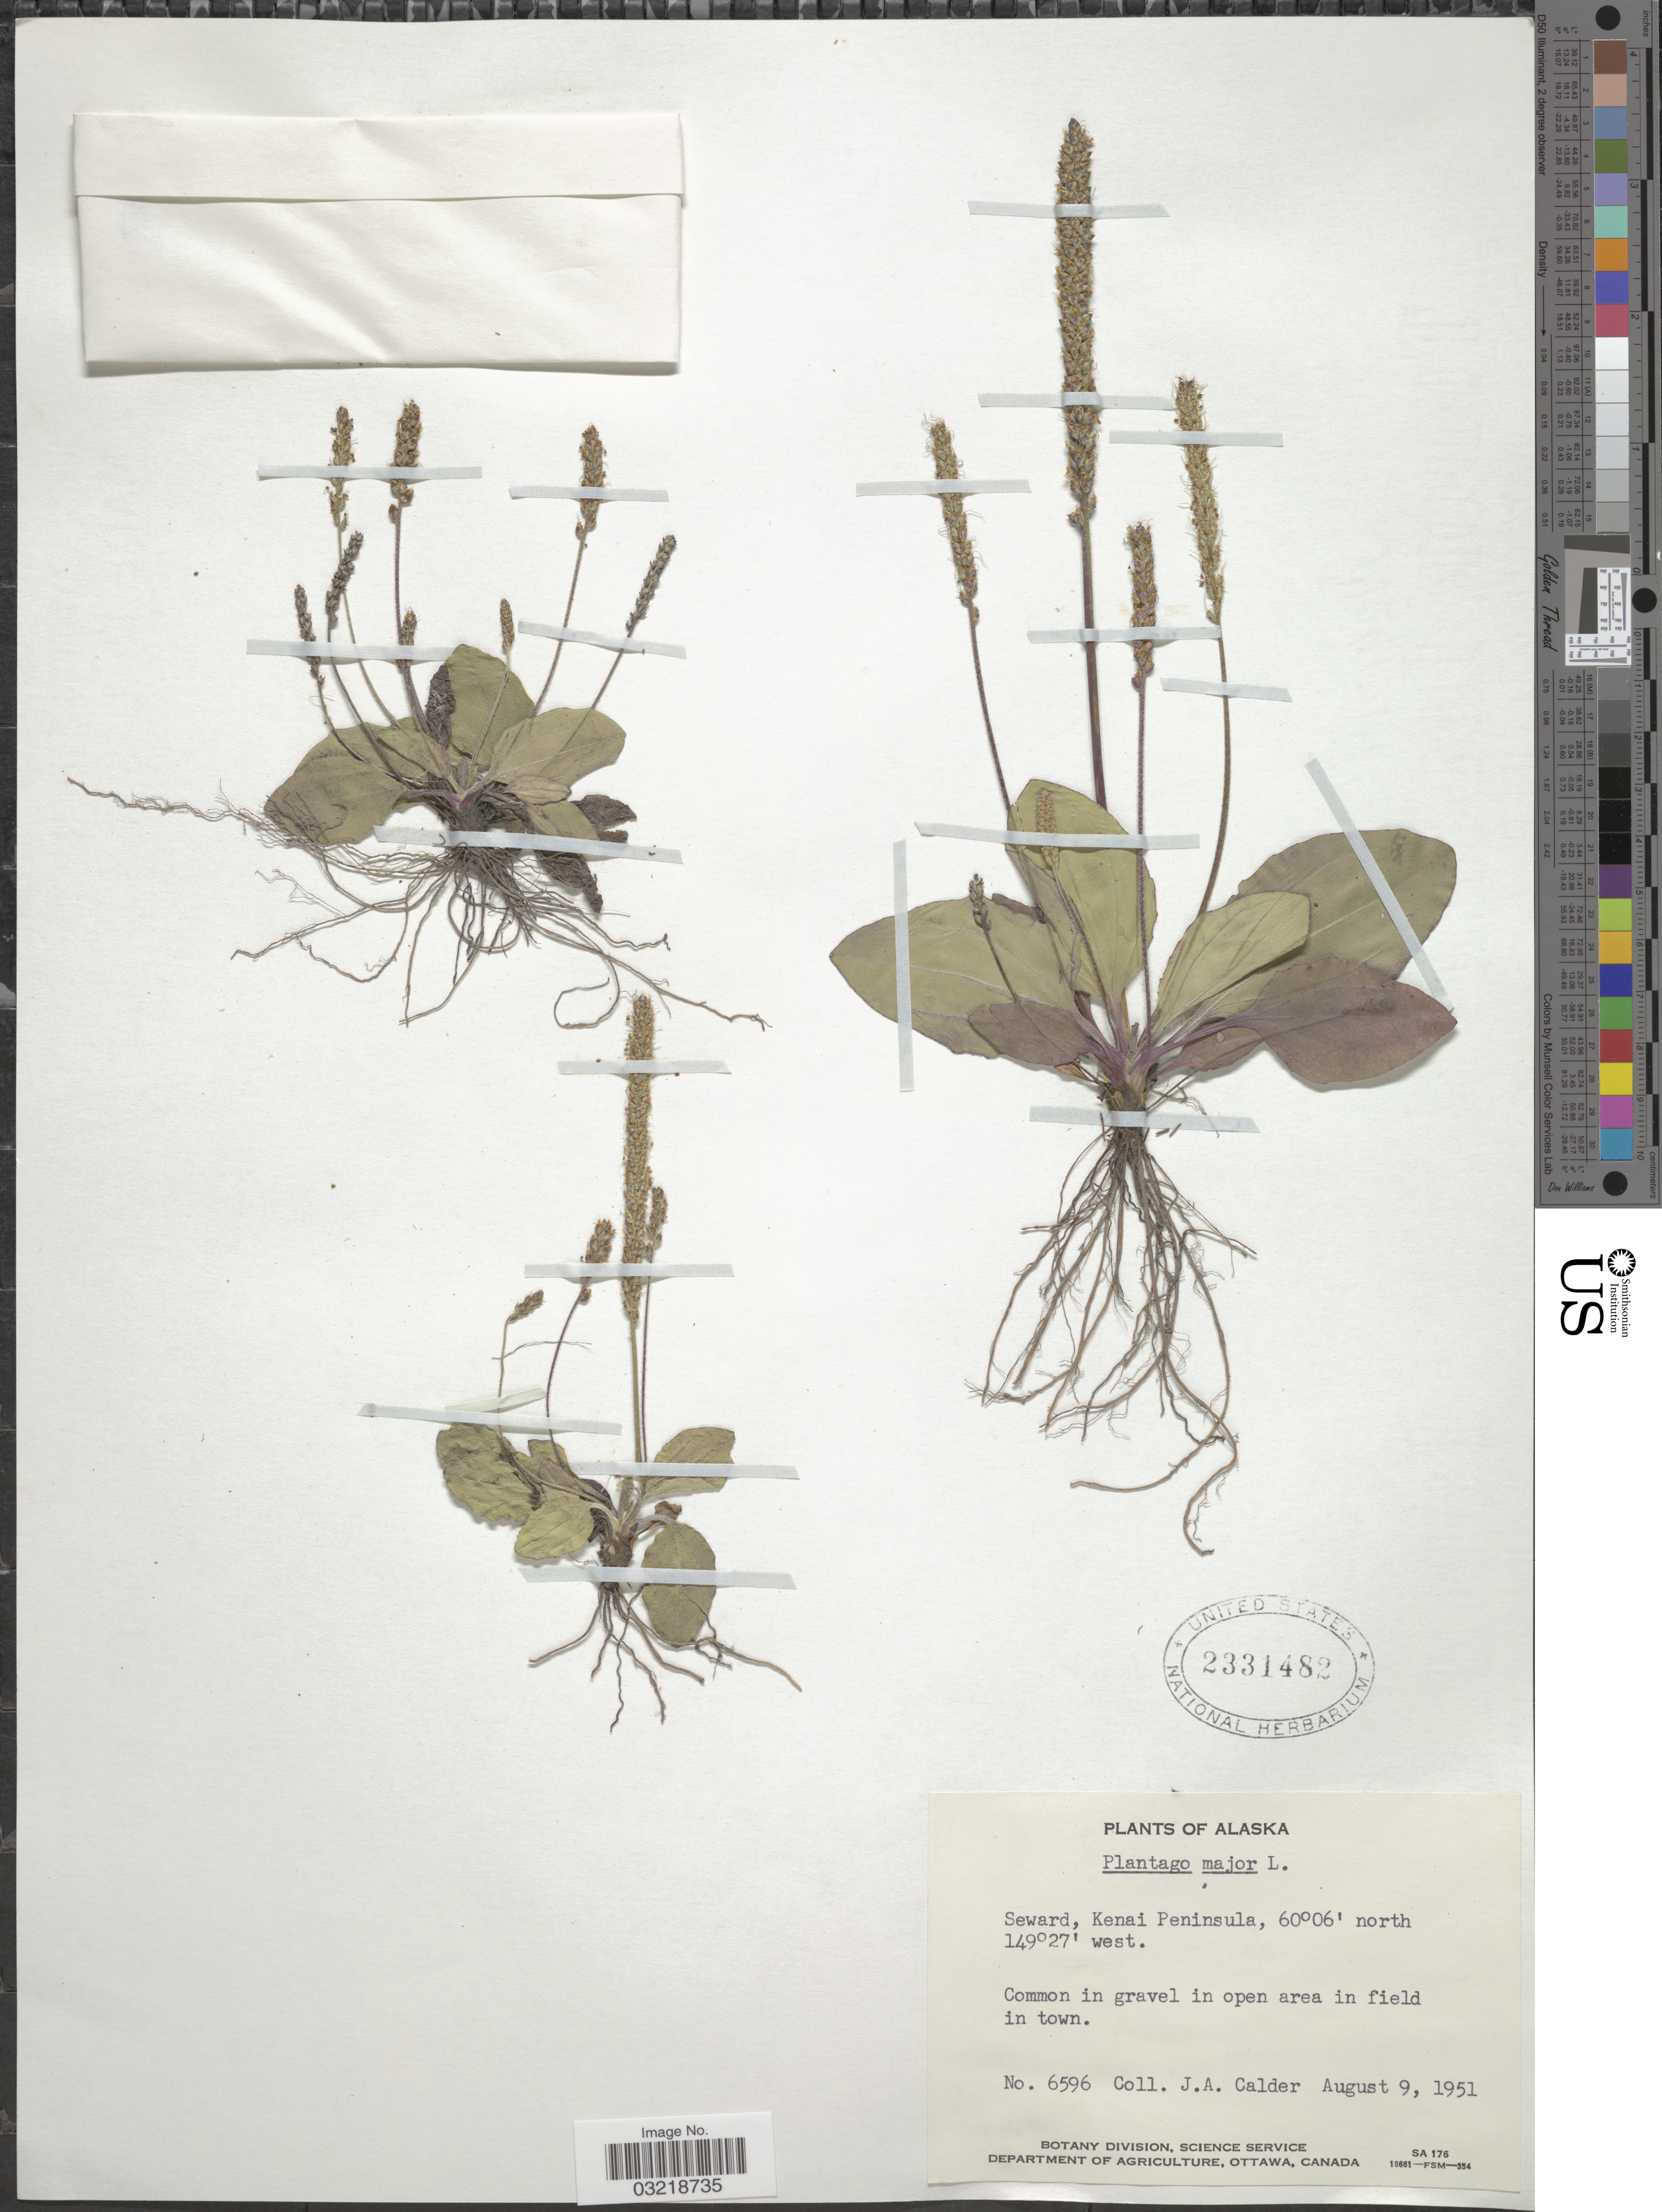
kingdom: Plantae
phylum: Tracheophyta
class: Magnoliopsida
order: Lamiales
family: Plantaginaceae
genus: Plantago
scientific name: Plantago major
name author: L.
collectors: J. A. Calder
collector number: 6596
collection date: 1951-08-09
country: United States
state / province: Alaska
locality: Seward, Kenai Peninsula.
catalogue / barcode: US 2331482